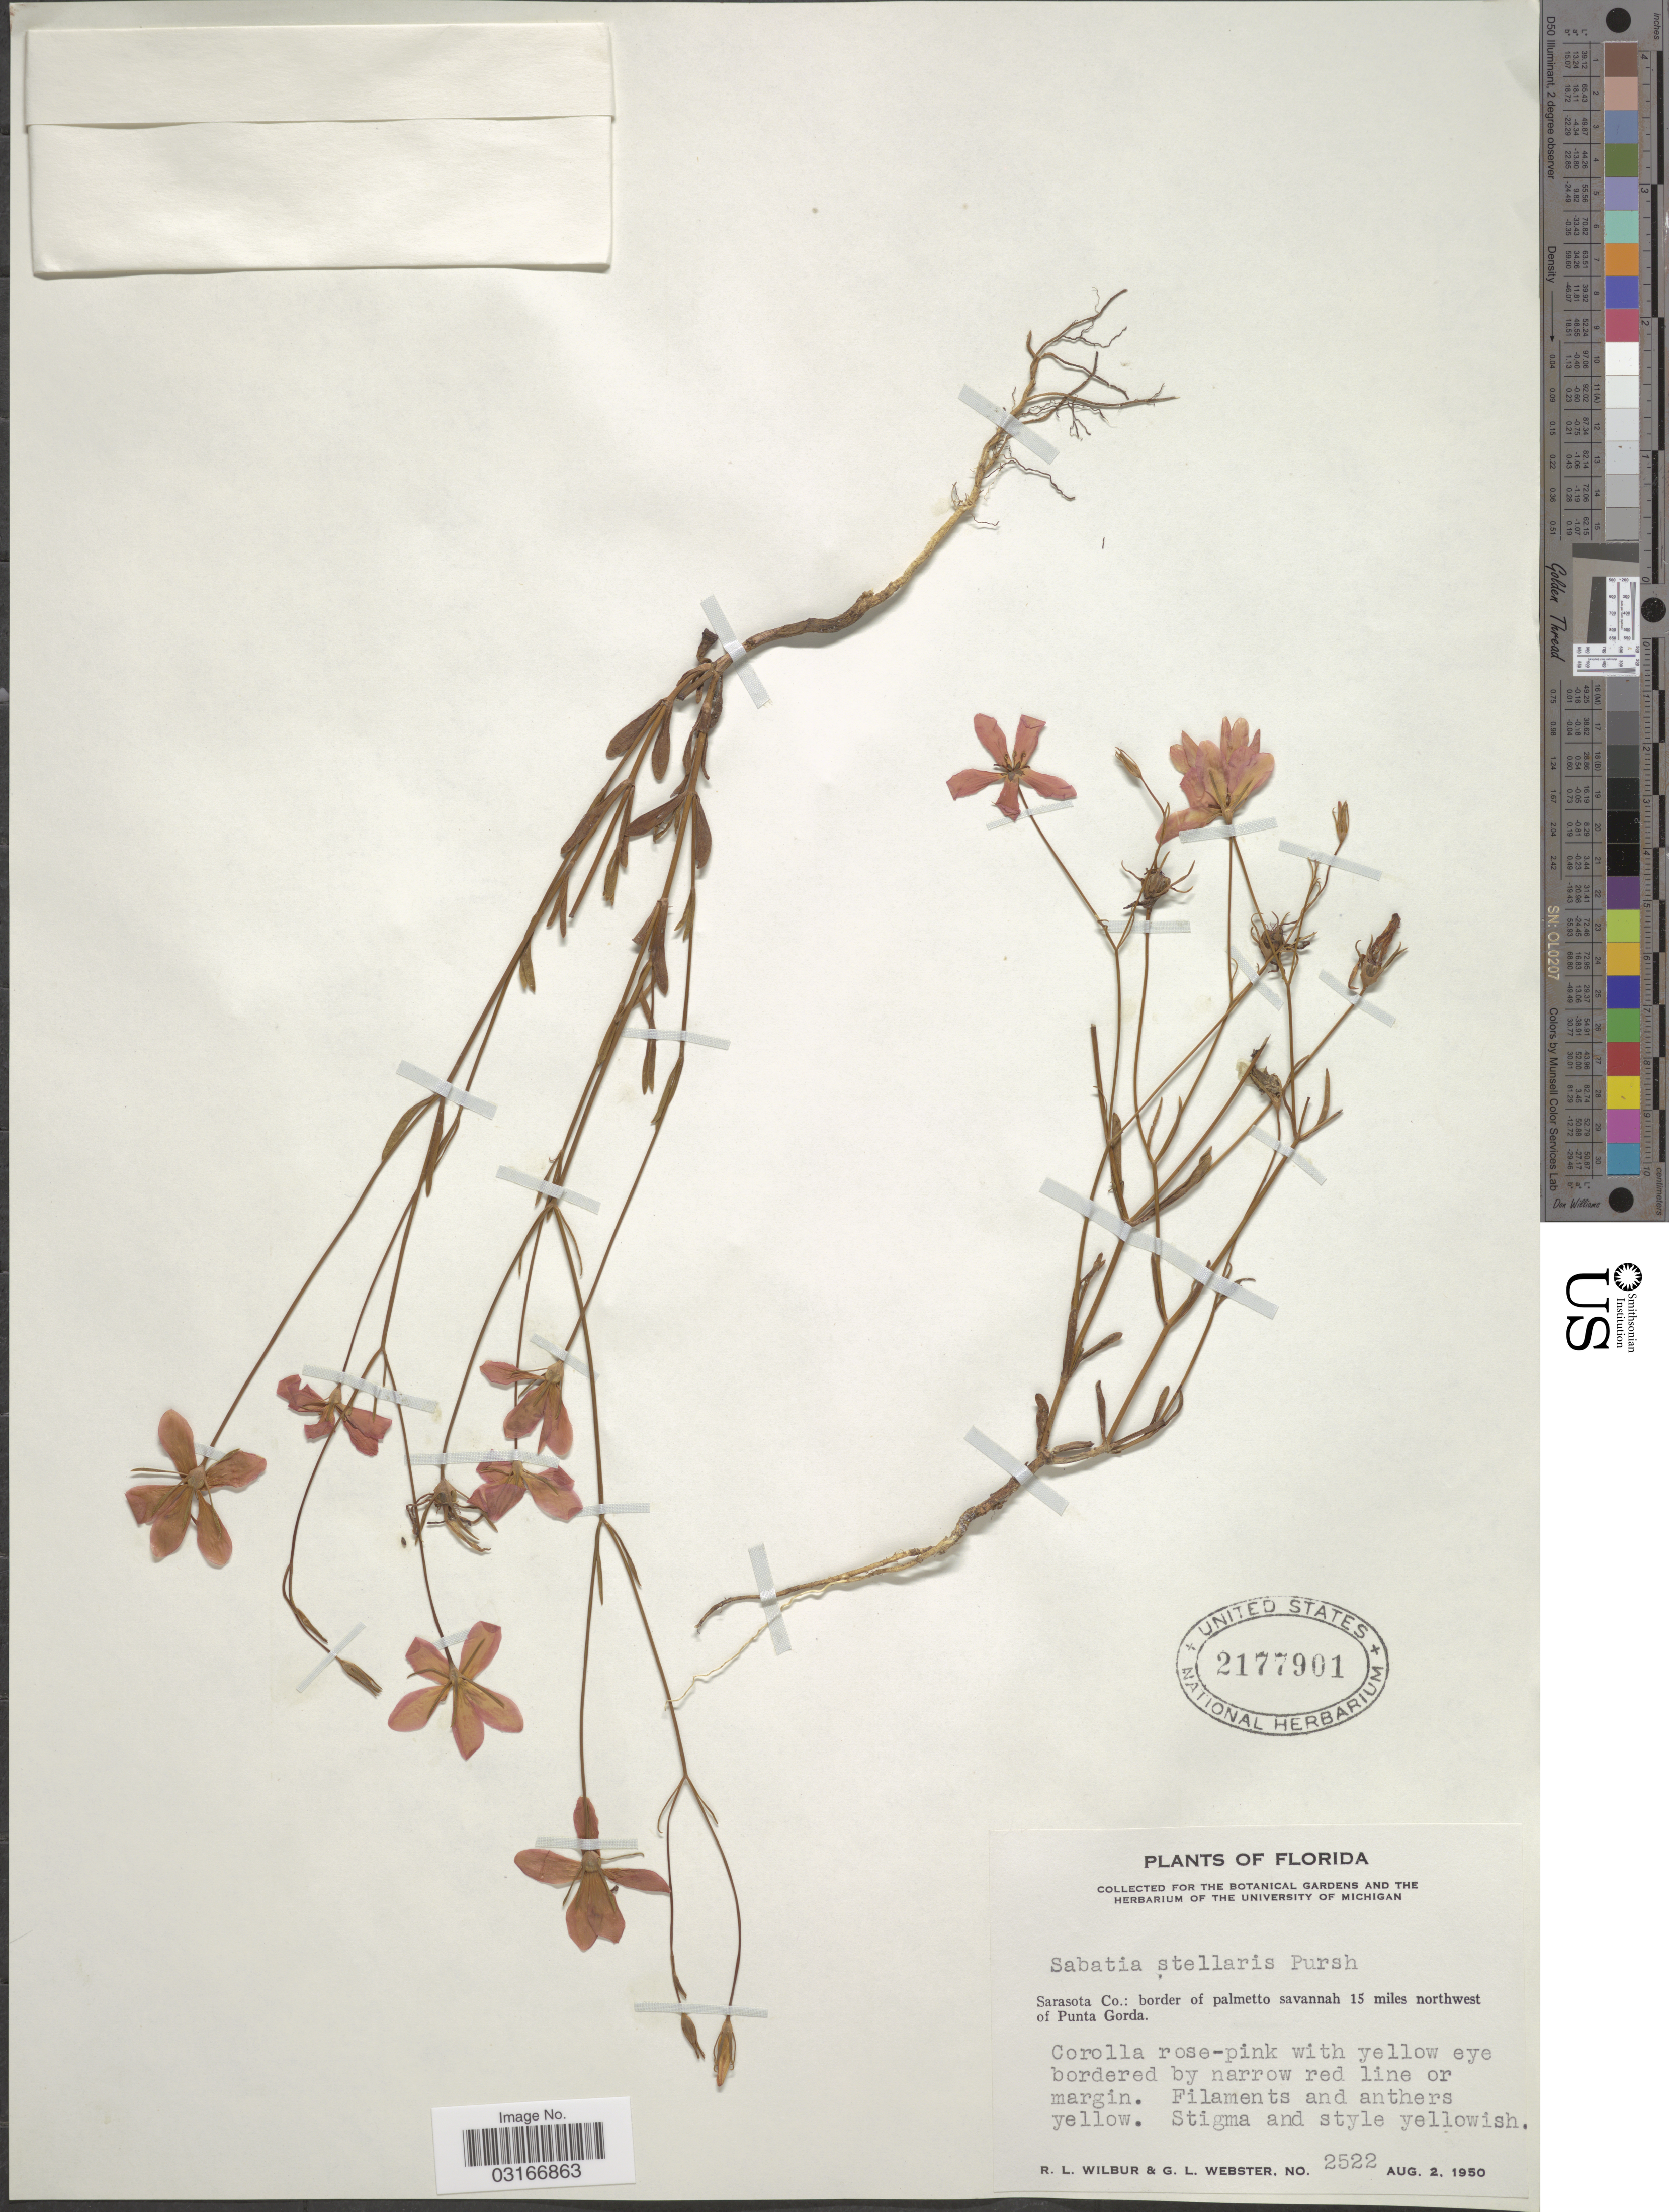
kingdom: Plantae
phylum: Tracheophyta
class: Magnoliopsida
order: Gentianales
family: Gentianaceae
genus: Sabatia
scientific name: Sabatia stellaris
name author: Pursh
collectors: R. L. Wilbur & G. L. Webster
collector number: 2522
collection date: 1950-08-02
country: United States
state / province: Florida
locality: Sarasota Co.: border of palmetto savannah 15 miles northwest of Punta Gorda.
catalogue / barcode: US 2177901